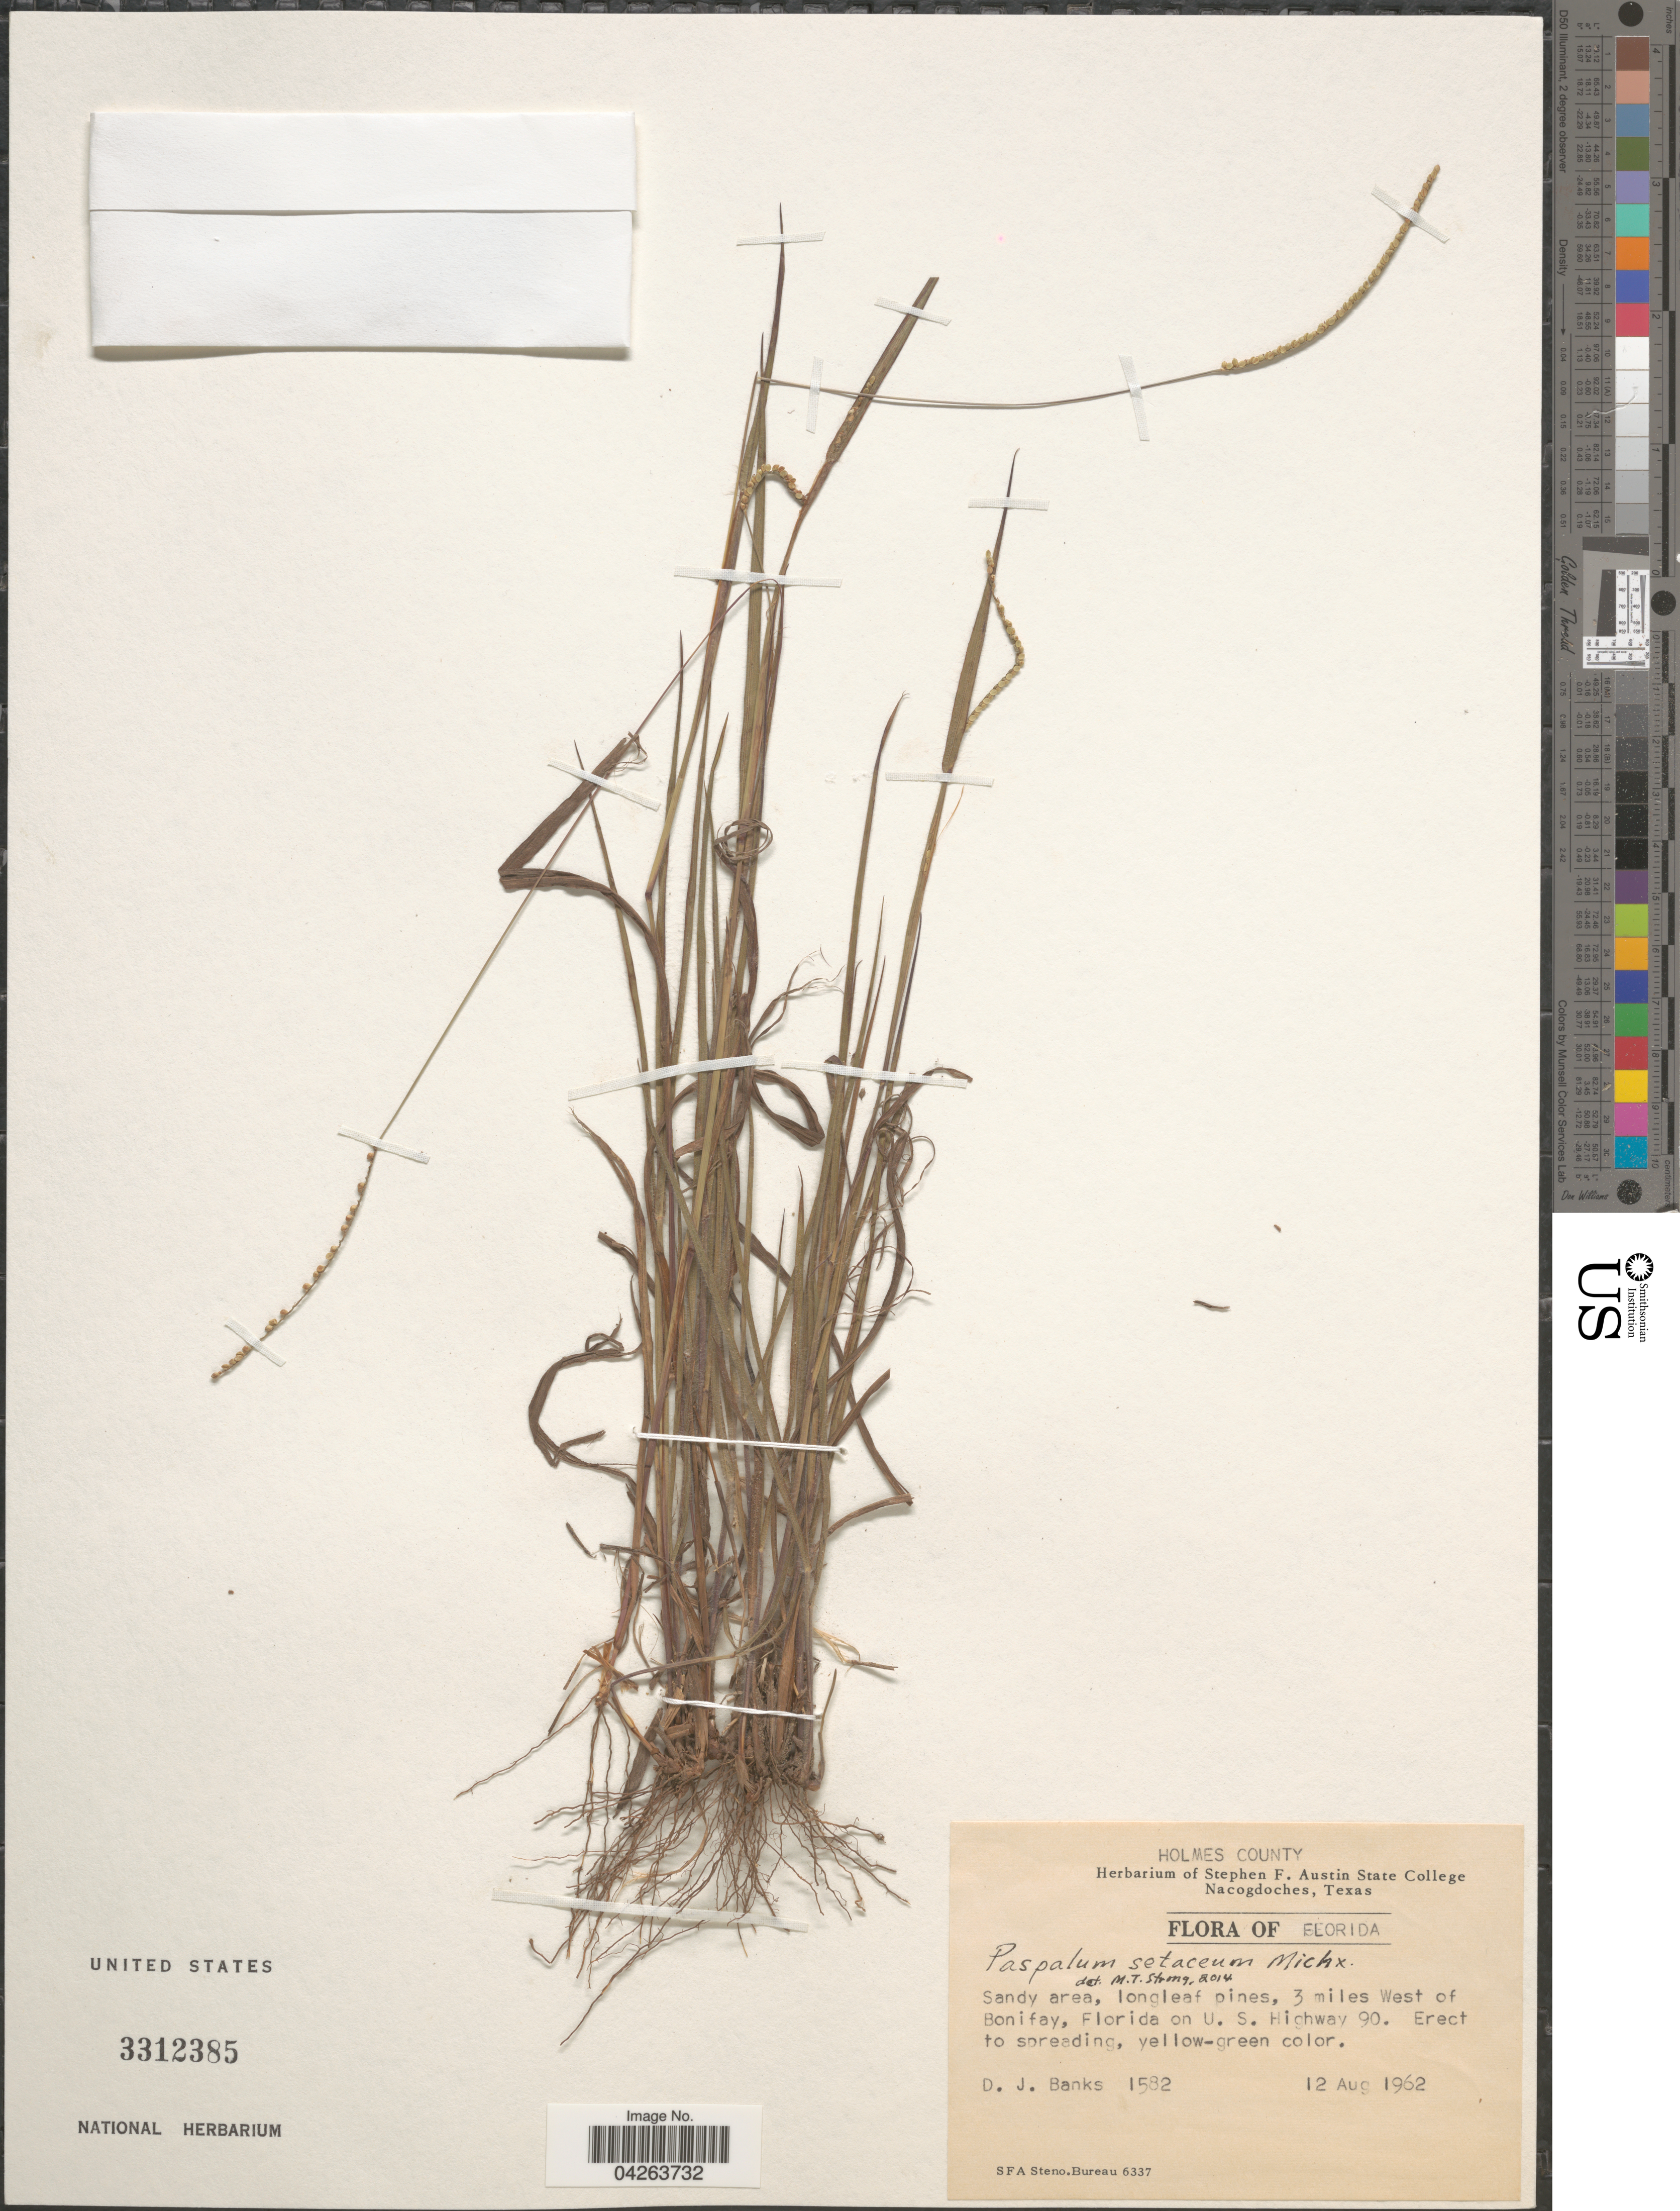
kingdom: Plantae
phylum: Tracheophyta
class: Liliopsida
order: Poales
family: Poaceae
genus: Paspalum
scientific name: Paspalum setaceum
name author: Michx.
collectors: D. J. Banks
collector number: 1582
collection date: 1962-08-12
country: United States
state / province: Florida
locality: Holmes County. Sandy area, longleaf pines, 3 miles West of Bonifay, Florida on U. S. Highway 90.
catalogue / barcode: US 3312385